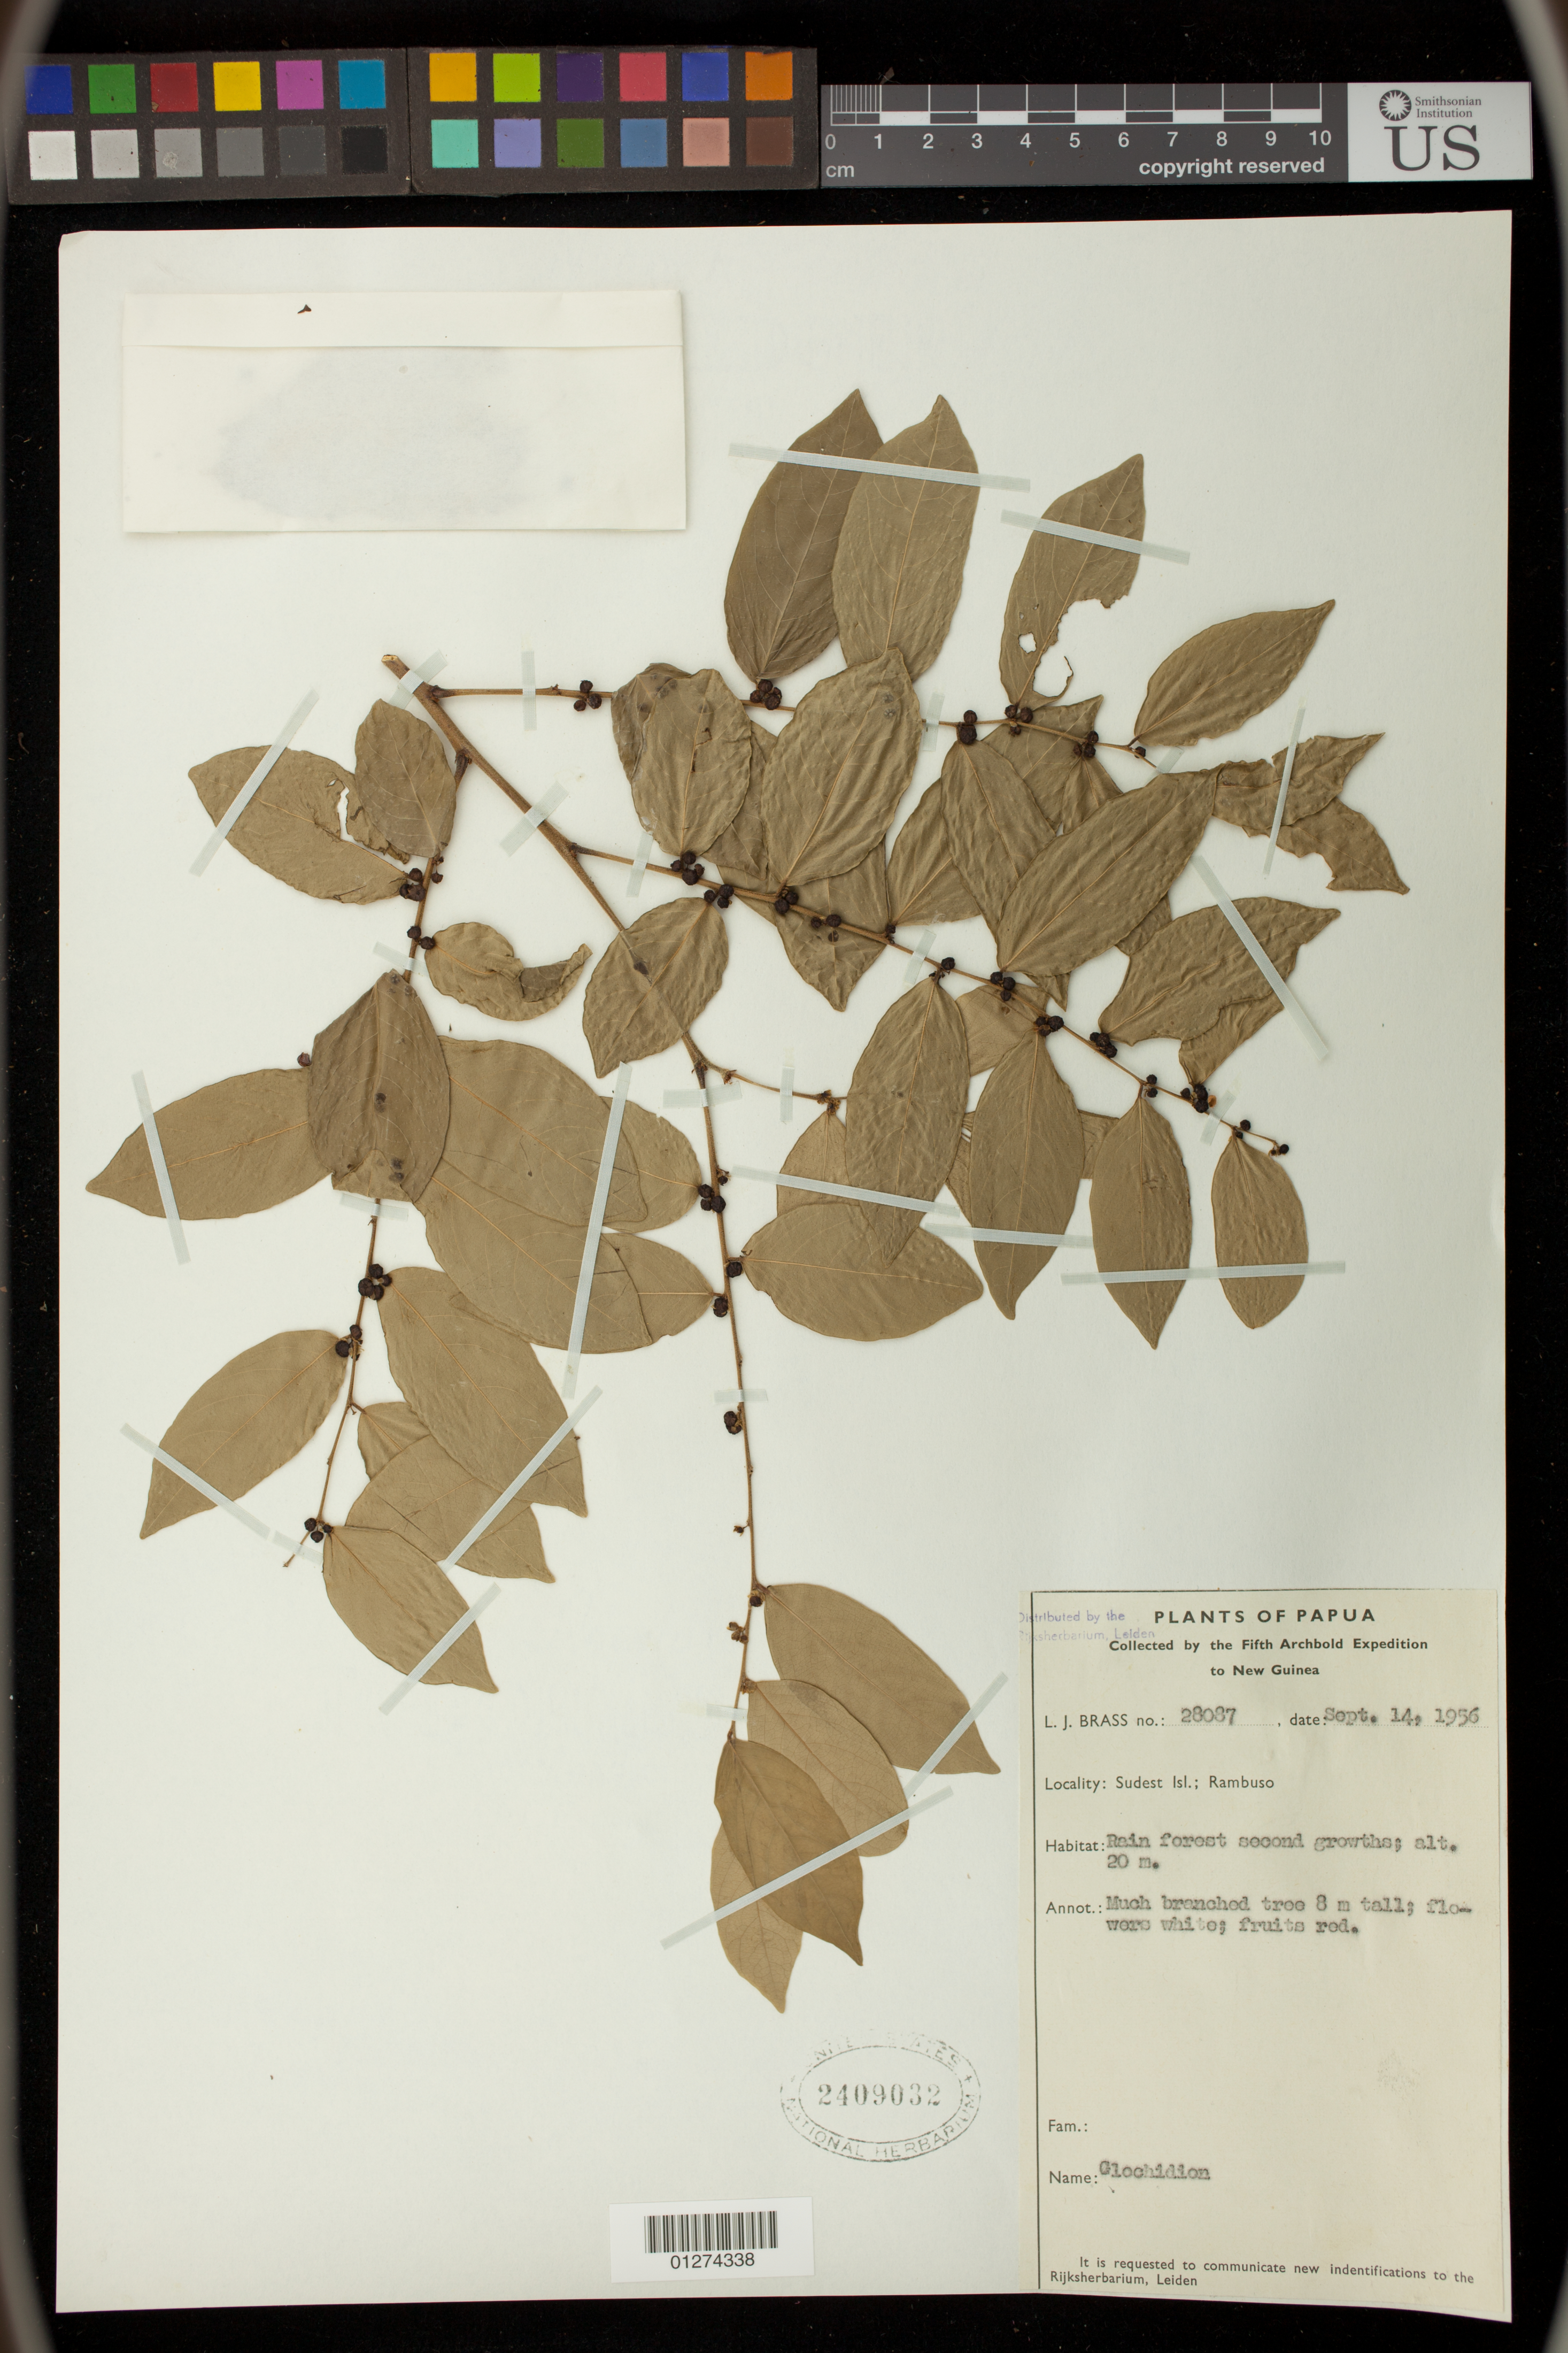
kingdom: Plantae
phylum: Tracheophyta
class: Magnoliopsida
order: Malpighiales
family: Phyllanthaceae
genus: Glochidion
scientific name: Glochidion sp.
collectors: L. J. Brass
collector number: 28087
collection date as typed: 14 Sep 1956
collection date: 1956-09-14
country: Papua New Guinea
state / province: Milne Bay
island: Sudest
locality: Rambuso. Sudest Island.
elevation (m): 20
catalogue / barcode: US 2409032